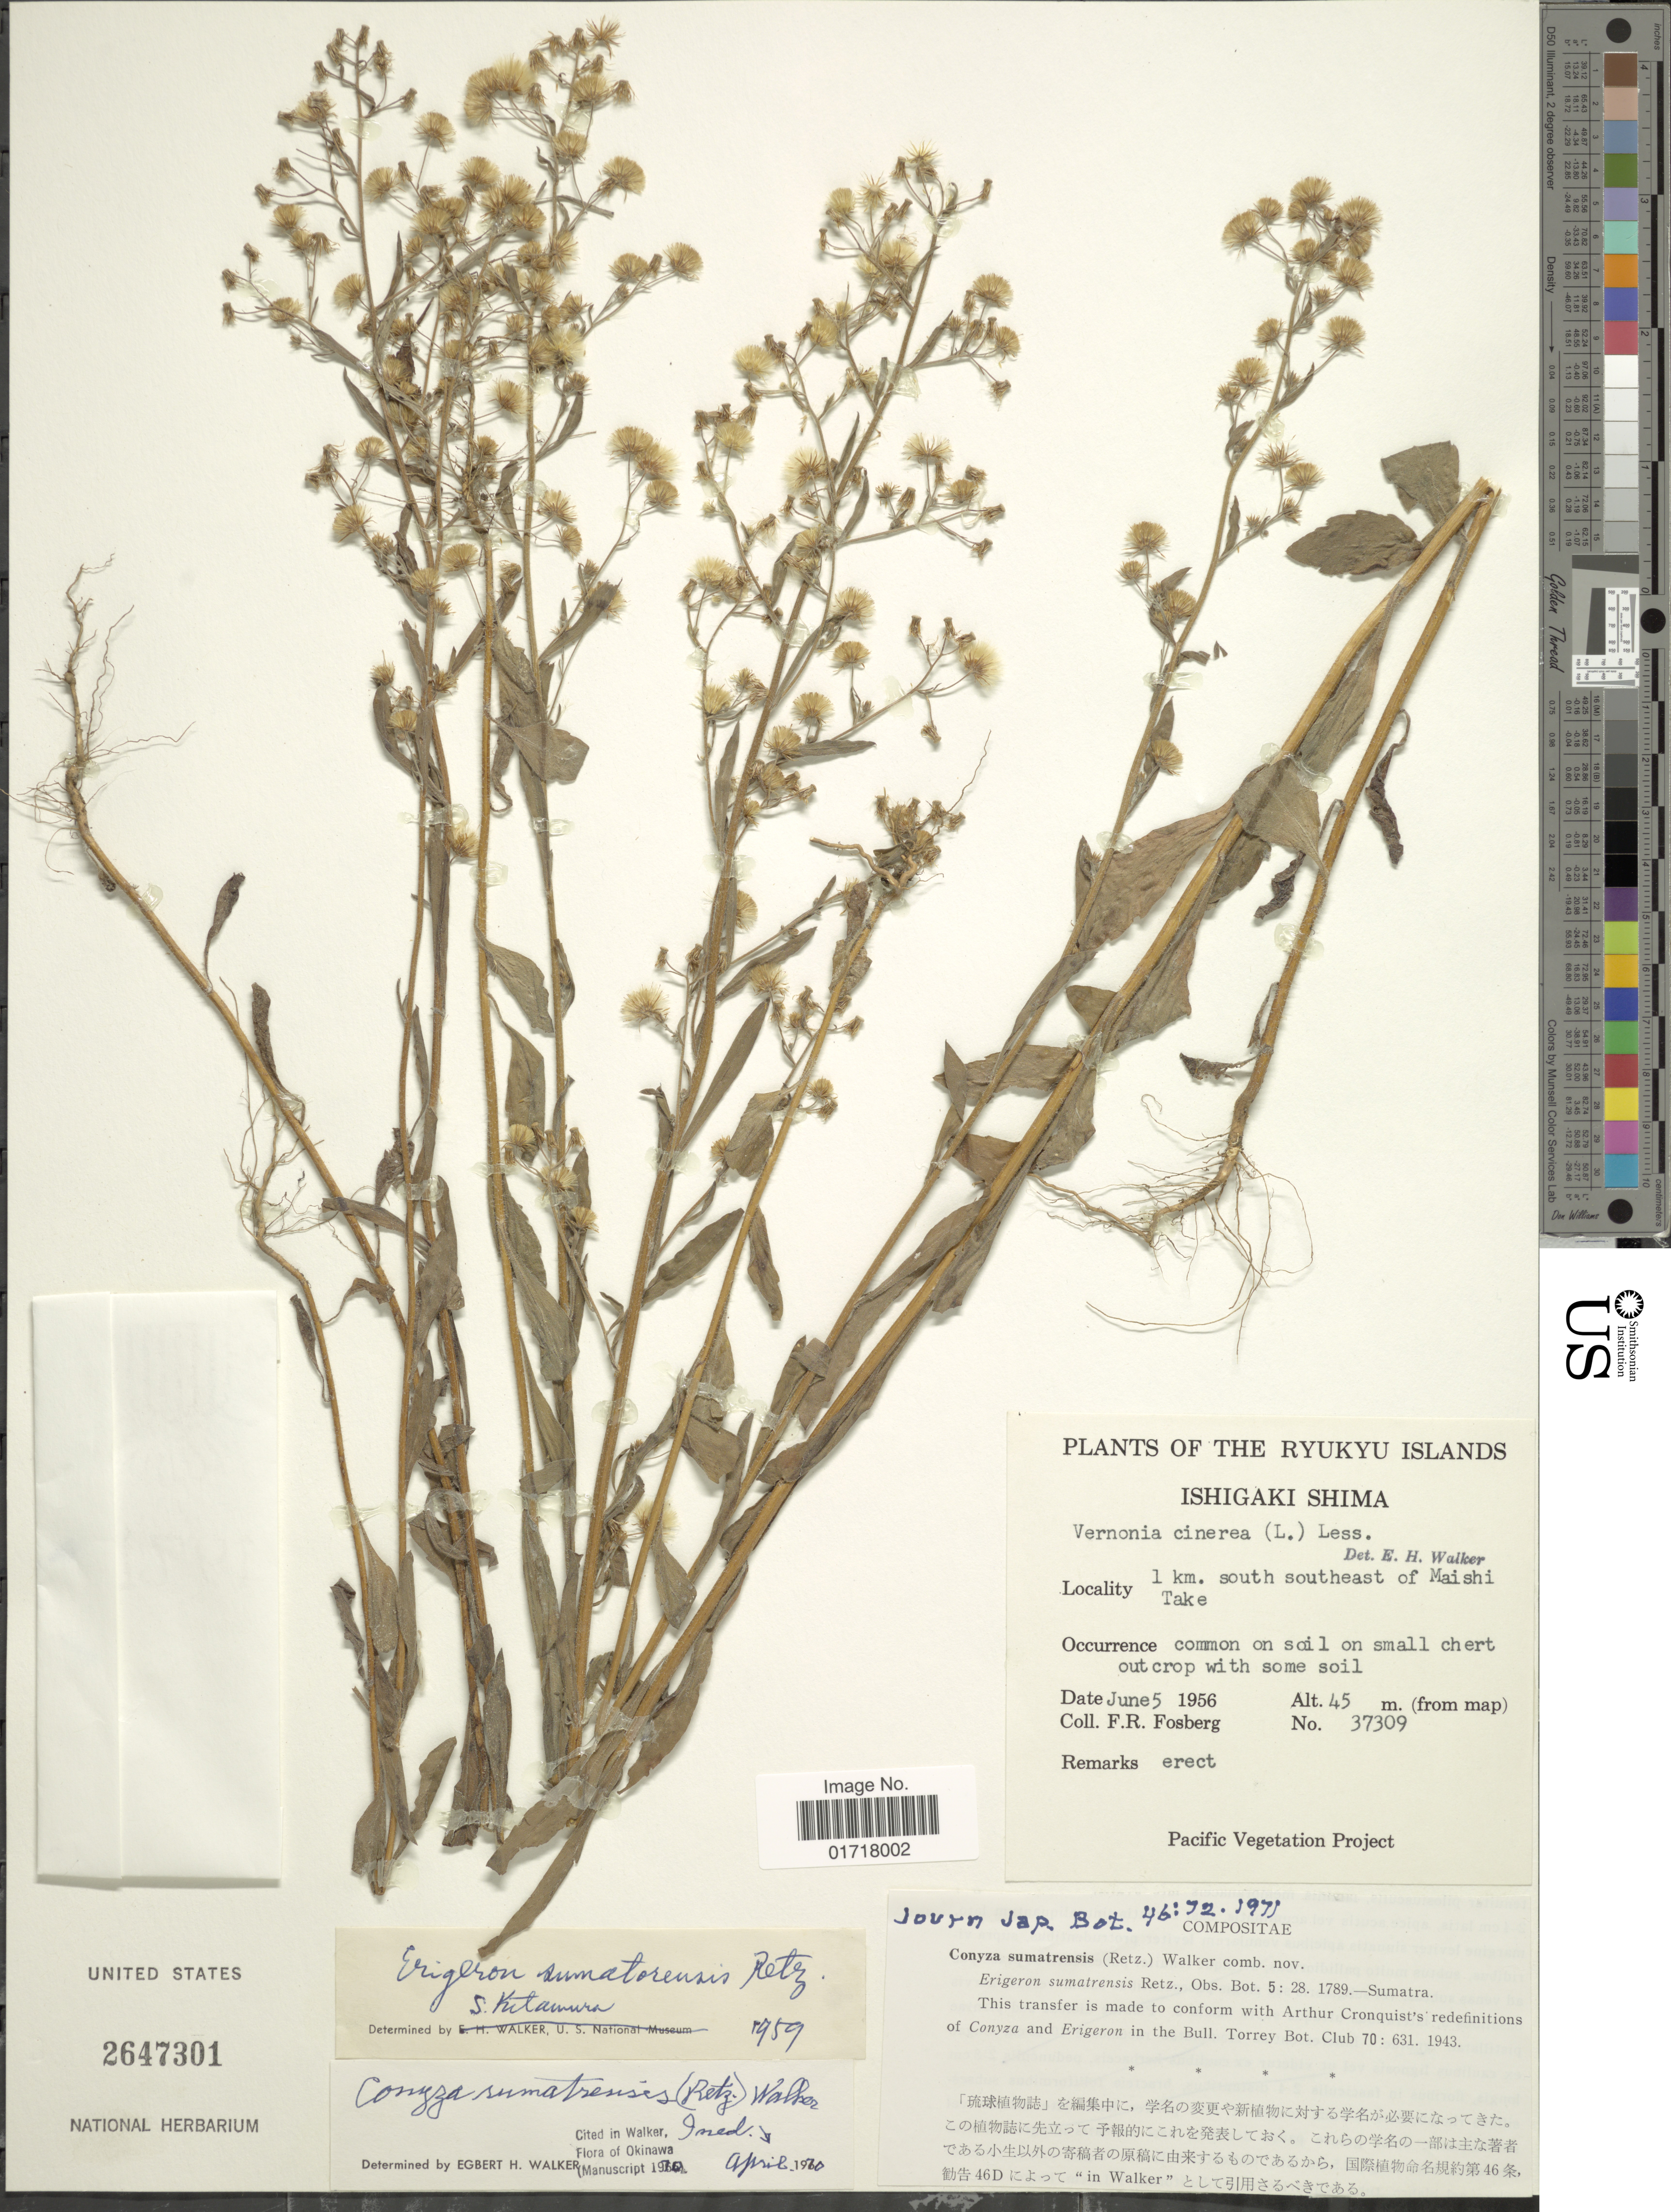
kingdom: Plantae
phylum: Tracheophyta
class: Magnoliopsida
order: Asterales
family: Asteraceae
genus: Conyza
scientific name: Conyza sumatrensis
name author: (Retz.) E. Walker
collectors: F. R. Fosberg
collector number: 37309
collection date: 1956-06-05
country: Japan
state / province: Okinawa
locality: The Ryukyu Islands, Ishigaki Shima, 1 km. southeast of Maishi Take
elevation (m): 45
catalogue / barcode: US 2647301